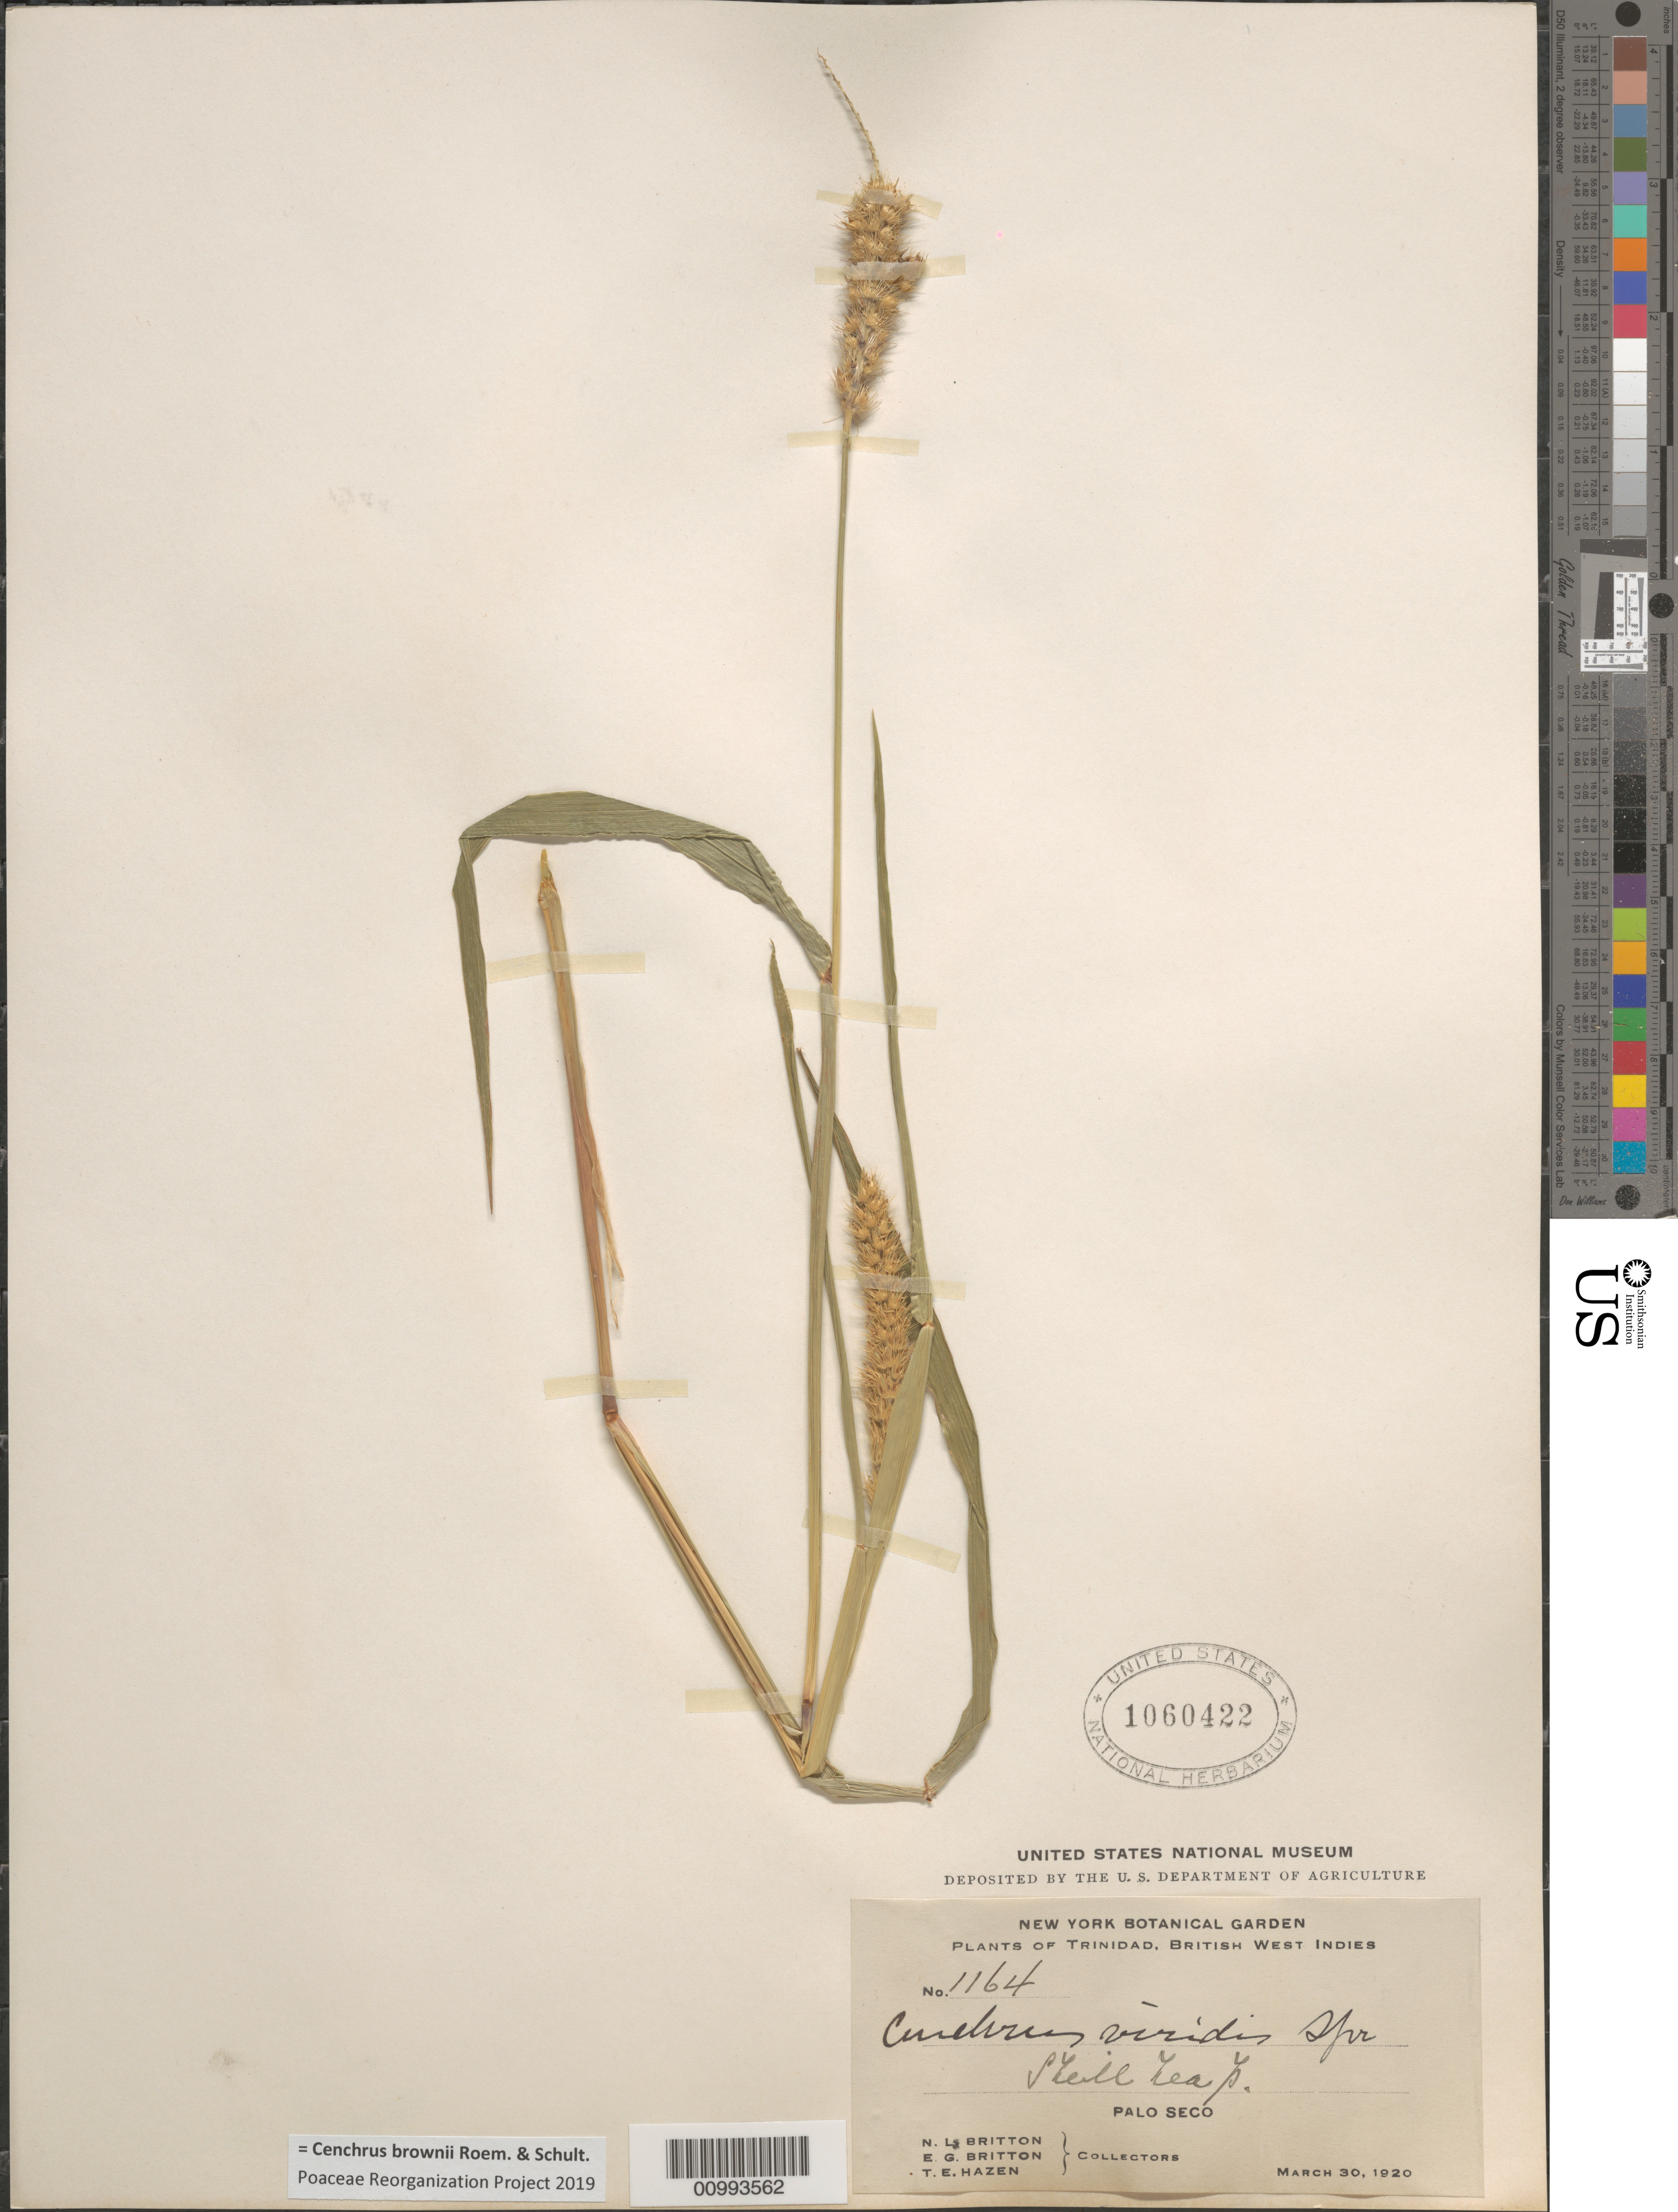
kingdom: Plantae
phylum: Tracheophyta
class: Liliopsida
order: Poales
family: Poaceae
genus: Cenchrus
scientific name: Cenchrus brownii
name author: Roem. & Schult.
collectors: N. Britton, E. G. Britton & T. E. Hazen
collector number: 1164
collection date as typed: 30 Mar 1920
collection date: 1920-03-30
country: Trinidad and Tobago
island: Trinidad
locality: Palo Seco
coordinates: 0 N, 0 E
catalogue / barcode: US 1060422